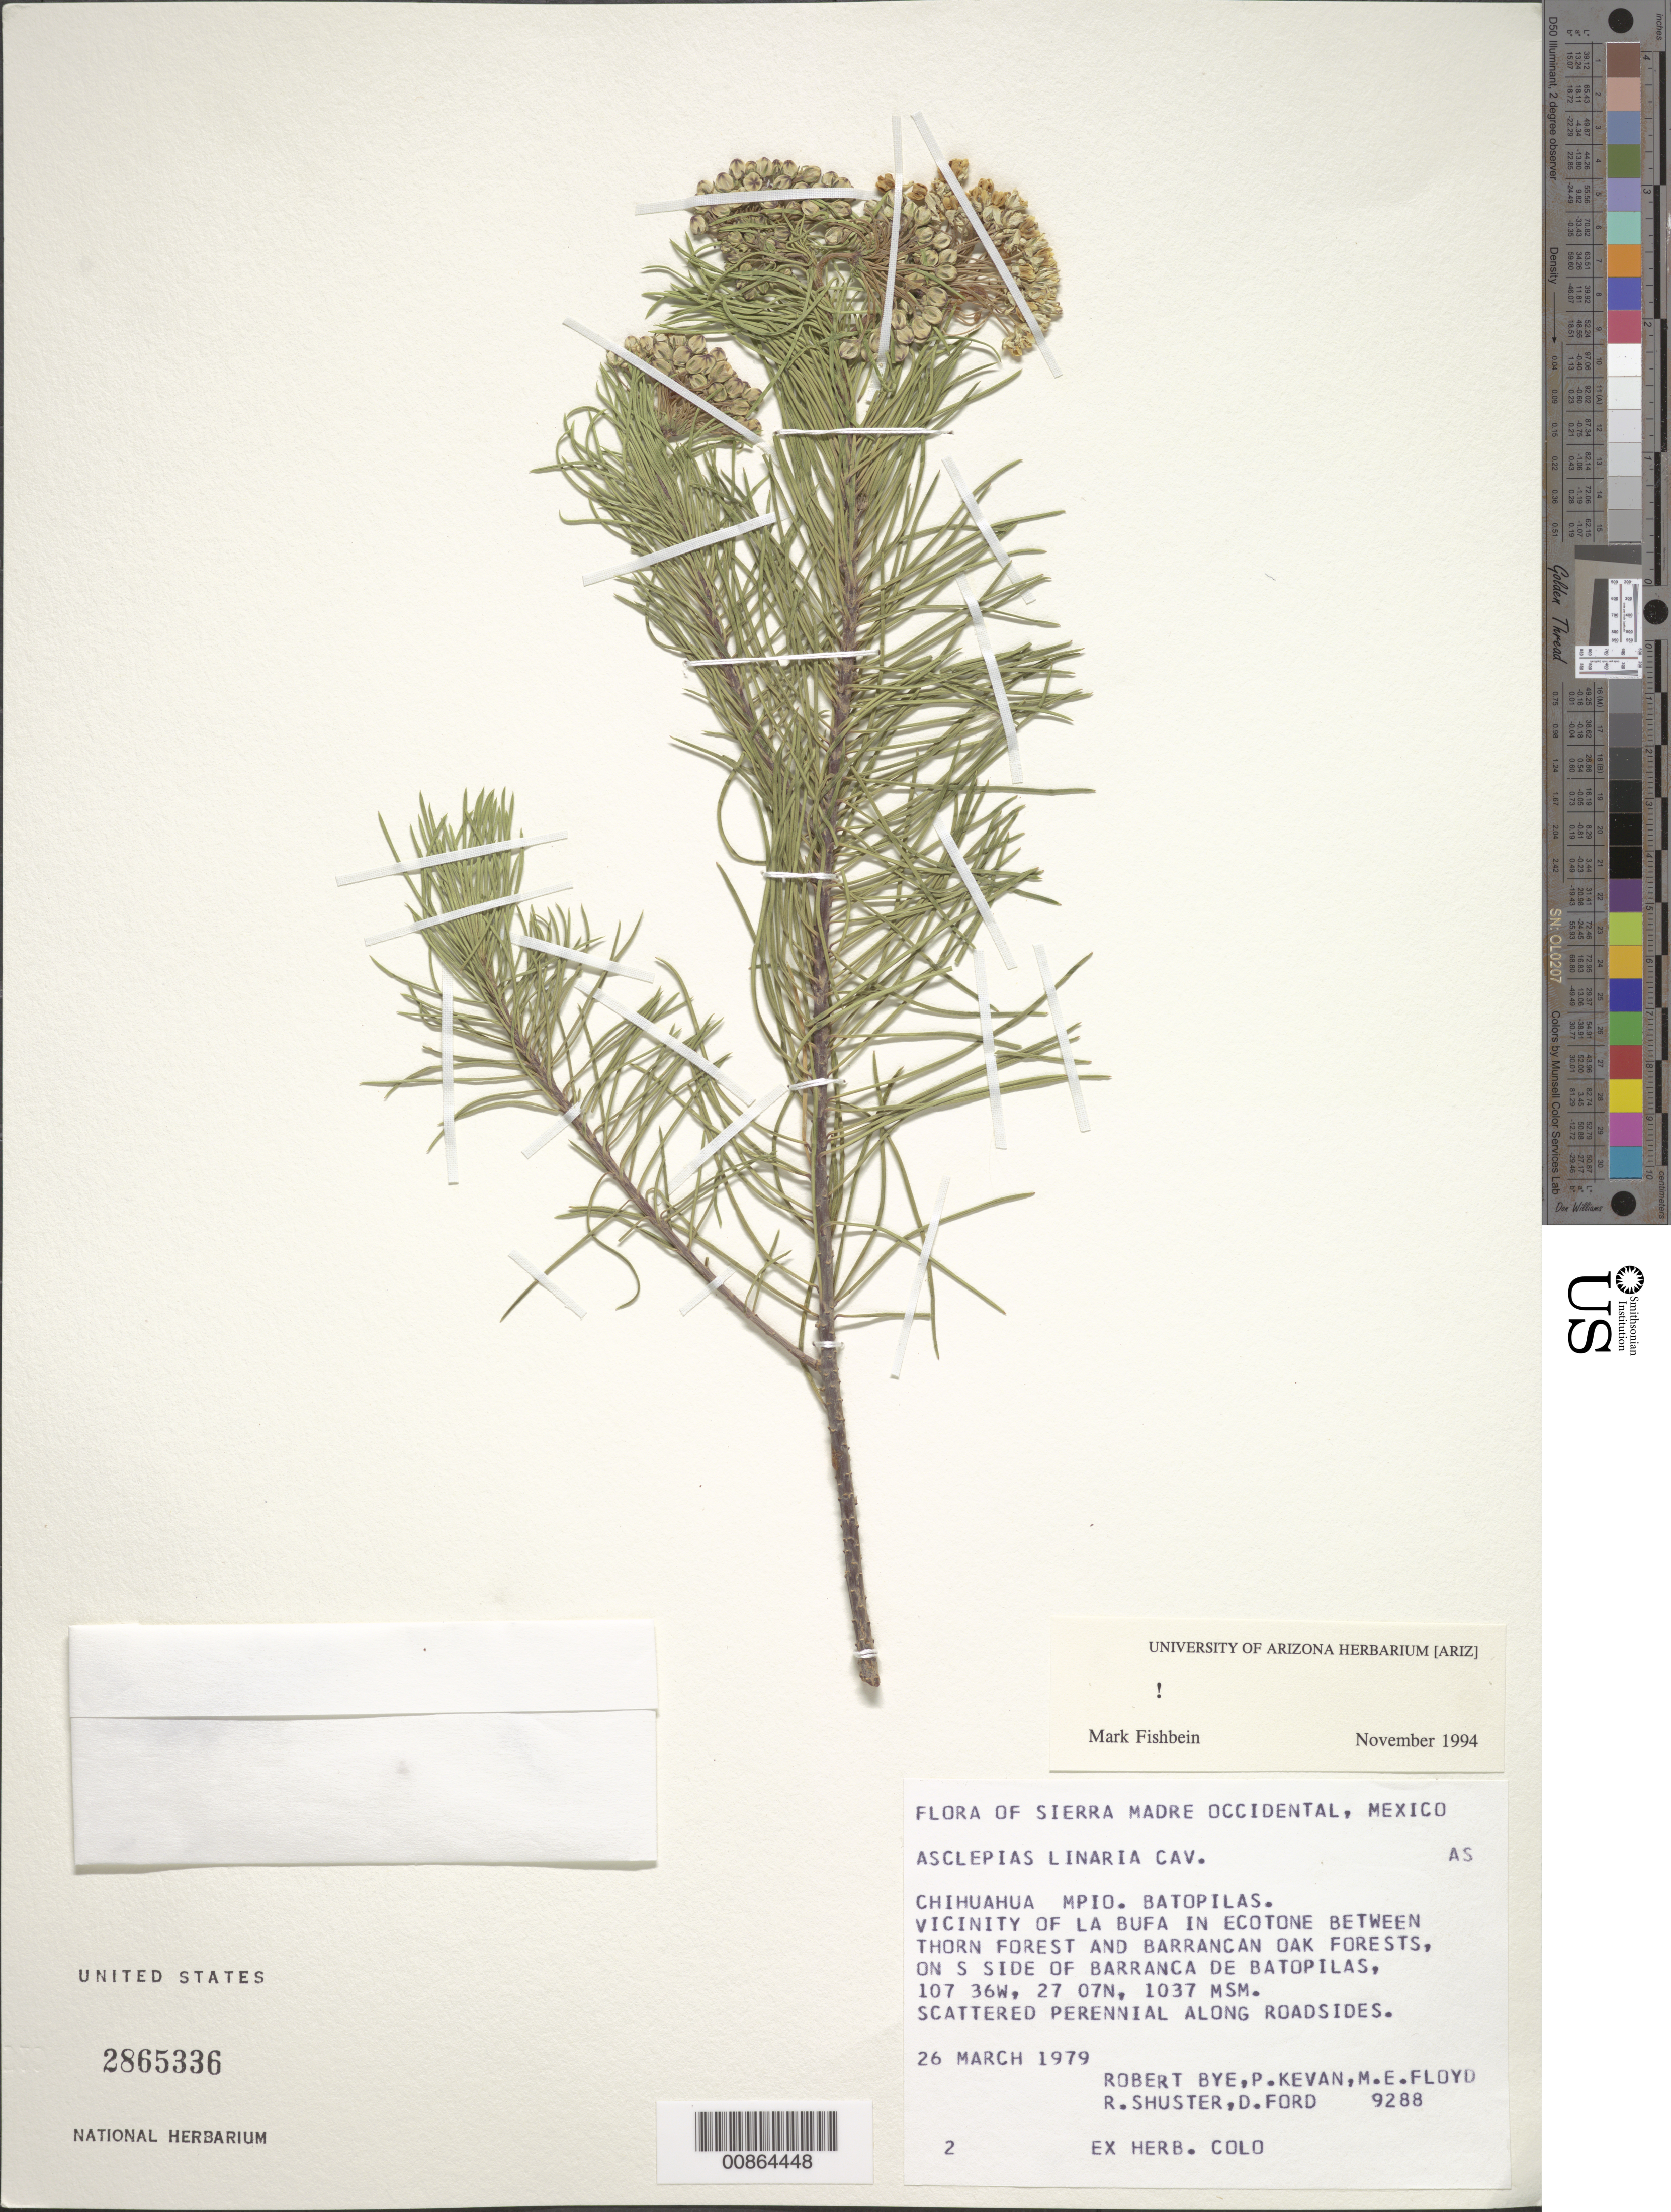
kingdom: Plantae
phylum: Tracheophyta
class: Magnoliopsida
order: Gentianales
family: Apocynaceae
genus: Asclepias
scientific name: Asclepias linaria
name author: Cav.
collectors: R. A. Bye, Kevan, P., Floyd, M. E., Shuster, R. & D. Ford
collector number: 9288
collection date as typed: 26 Mar 1979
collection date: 1979-03-26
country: Mexico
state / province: Chihuahua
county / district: Batopilas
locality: Vicinity of La Bufa on S side of Barranca de Batopilas.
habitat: In ecotone between thorn forest and barrancan oak forest. Scattered along roadsides.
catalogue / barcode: US 2865336